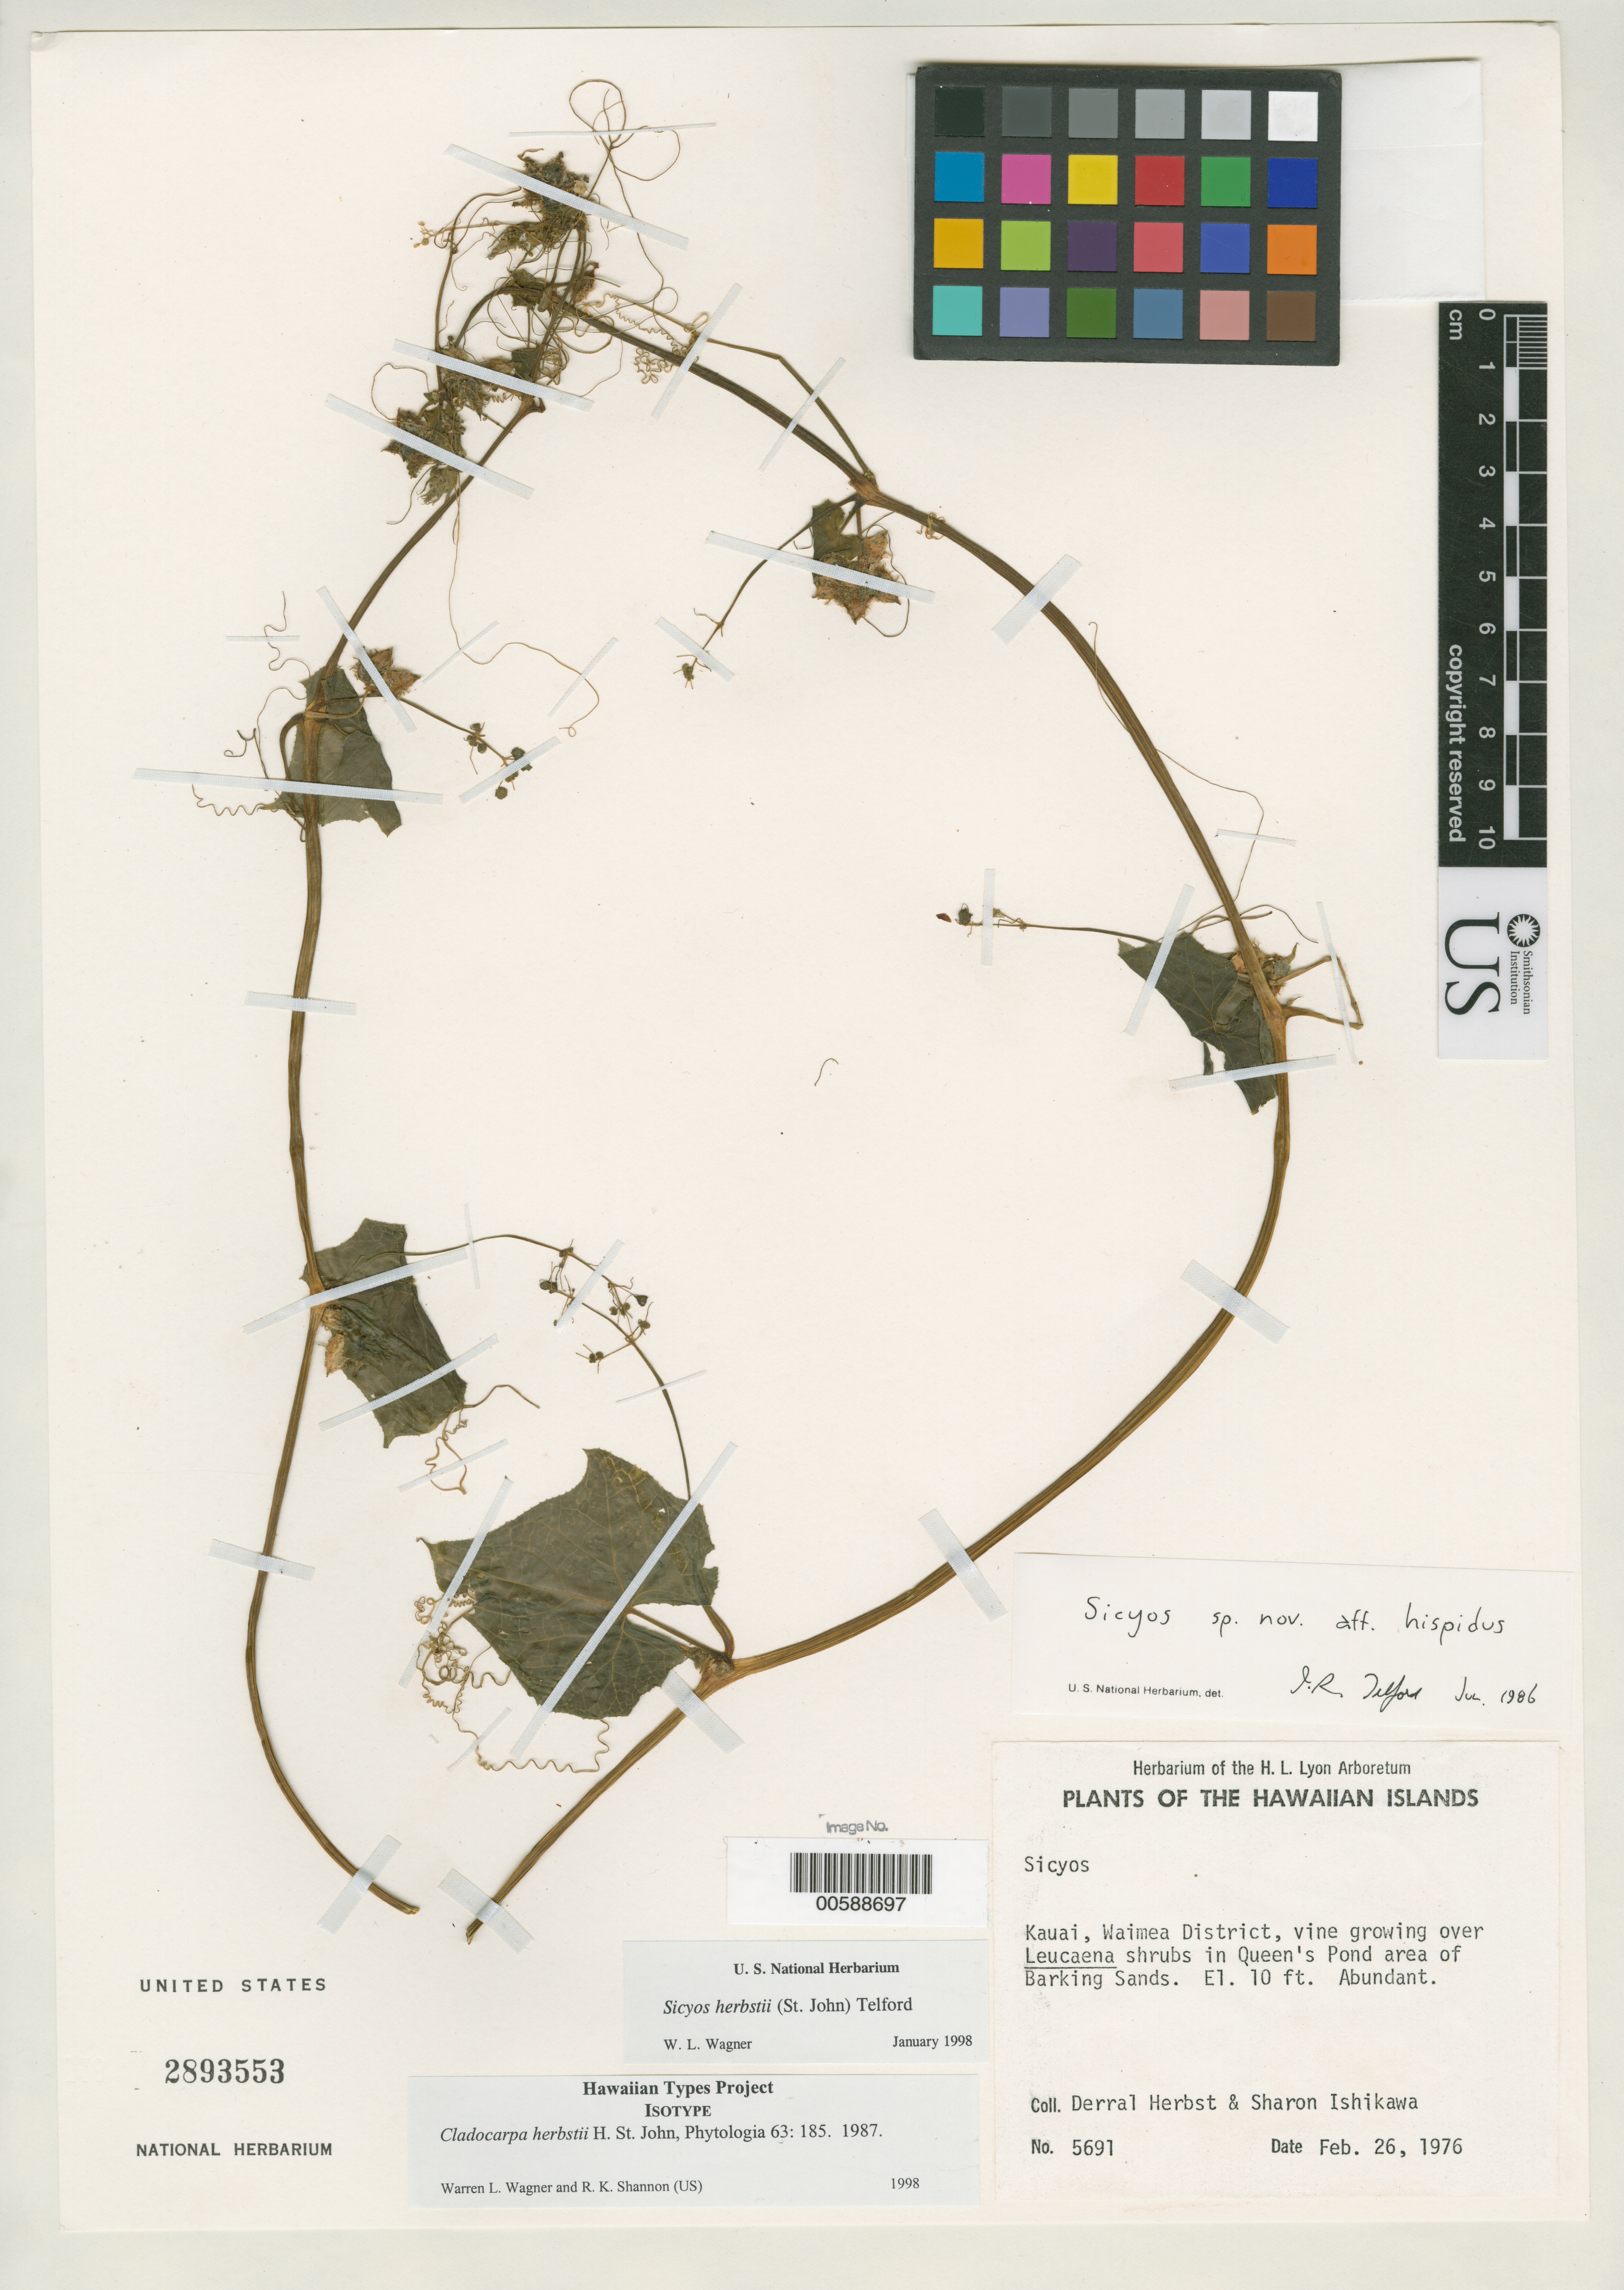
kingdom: Plantae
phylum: Tracheophyta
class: Magnoliopsida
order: Cucurbitales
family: Cucurbitaceae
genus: Cladocarpa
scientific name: Cladocarpa herbstii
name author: H. St. John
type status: Isotype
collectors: D. R. Herbst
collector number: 5691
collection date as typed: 26 Feb 1976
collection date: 1976-02-26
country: United States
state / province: Hawaii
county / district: Kauai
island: Kaua'i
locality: Waimea District, Queen's Pond area of Barking sands.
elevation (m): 3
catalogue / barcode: US 2893553